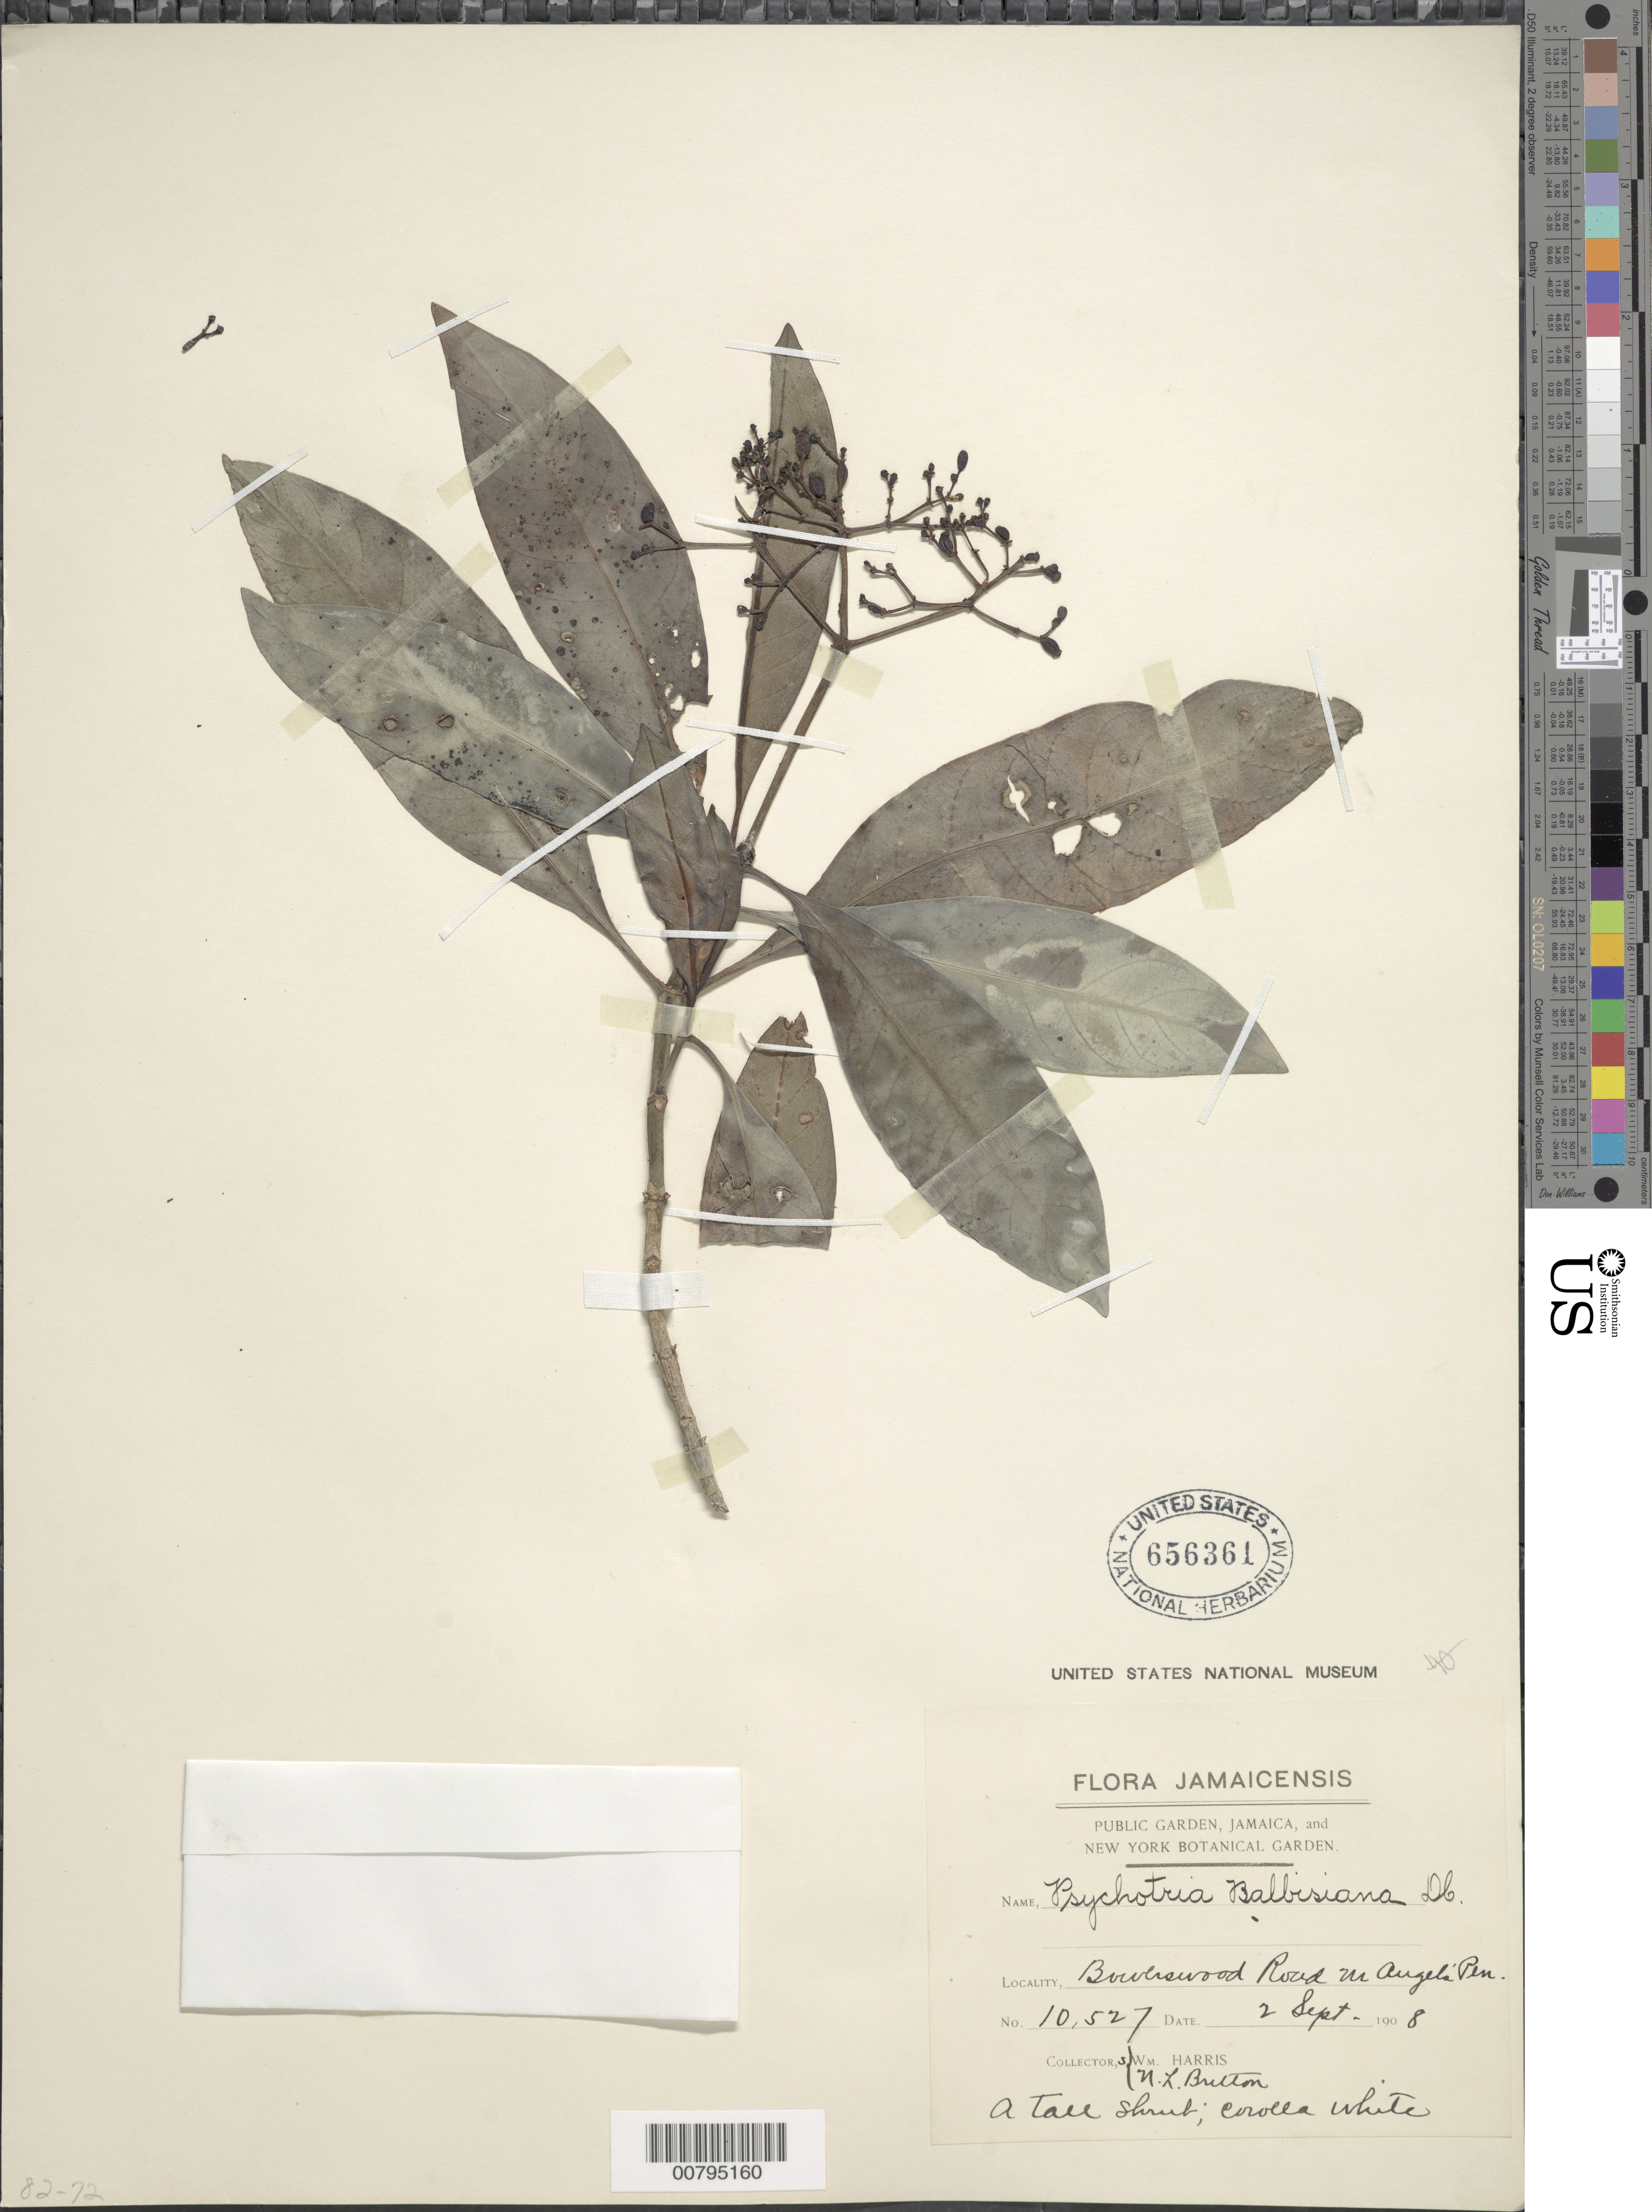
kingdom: Plantae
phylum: Tracheophyta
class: Magnoliopsida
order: Gentianales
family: Rubiaceae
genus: Psychotria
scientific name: Psychotria balbisiana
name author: DC.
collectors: W. H. Harris & N. Britton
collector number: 10527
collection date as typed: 02 Sep 1908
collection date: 1908-09-02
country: Jamaica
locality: Bowerswood Road m Angela Pen.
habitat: Near road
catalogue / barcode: US 656361